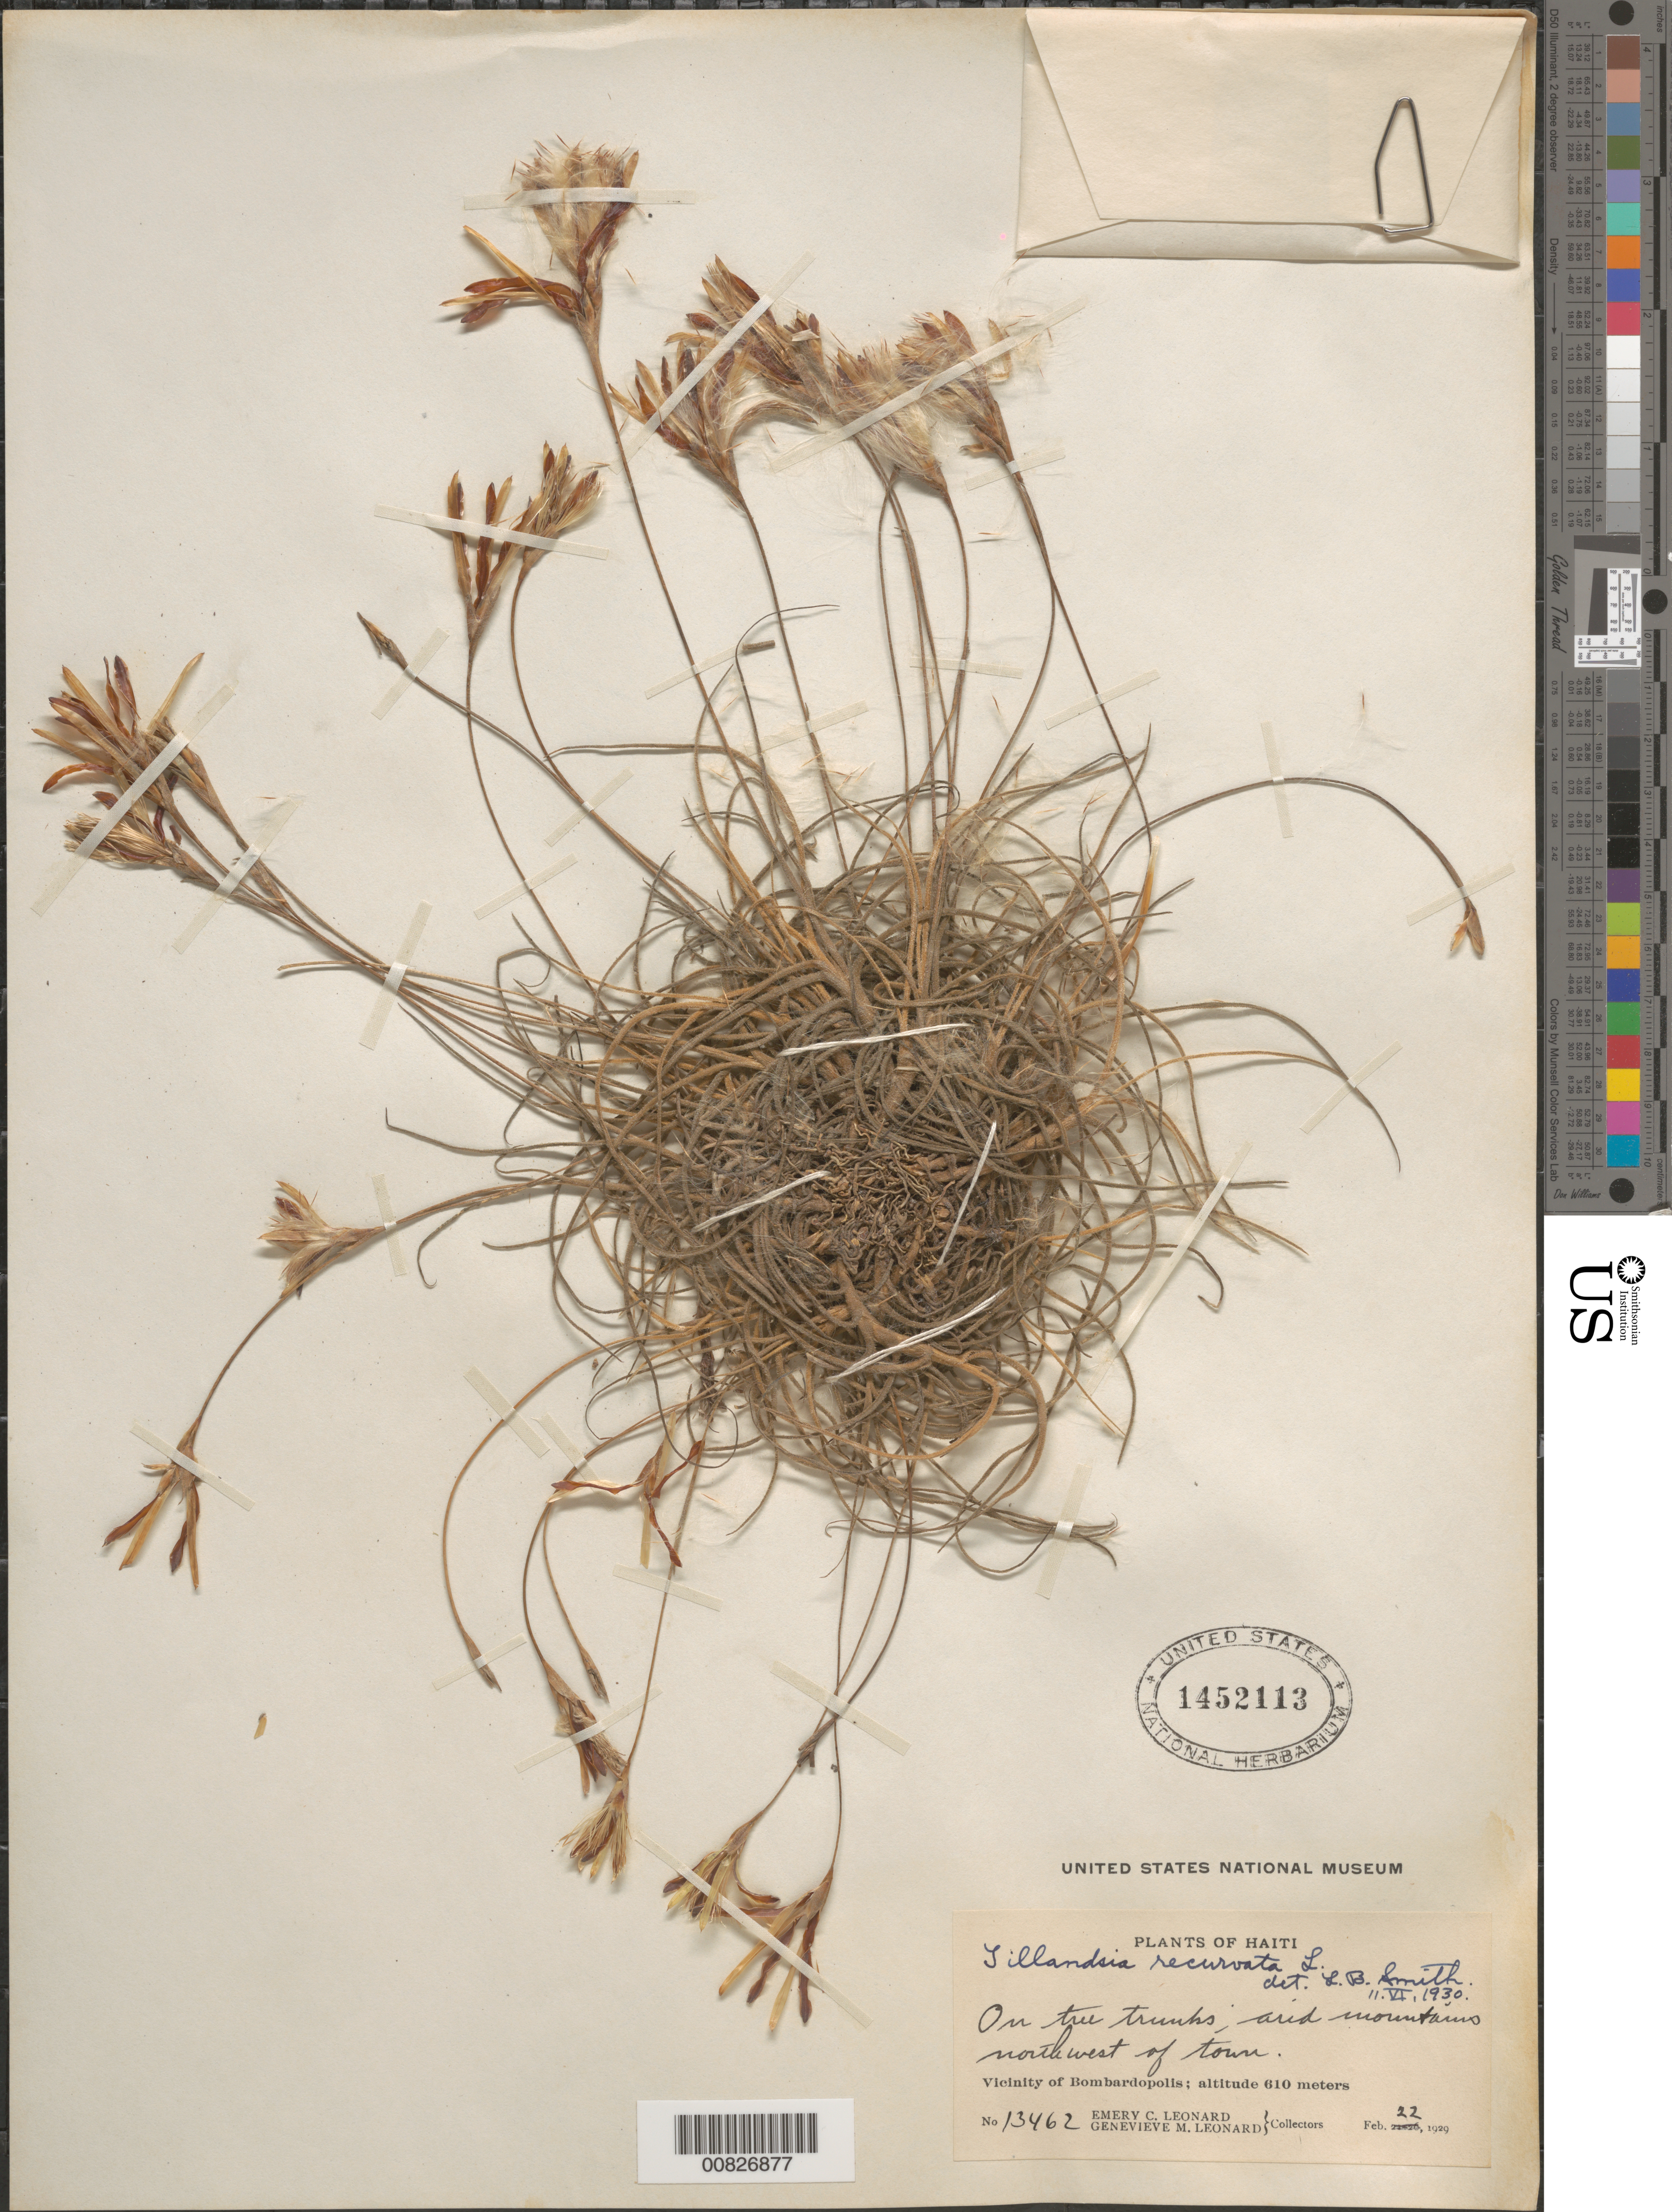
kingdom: Plantae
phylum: Tracheophyta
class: Liliopsida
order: Poales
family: Bromeliaceae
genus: Tillandsia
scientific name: Tillandsia recurvata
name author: L.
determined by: Smith, Lyman B., (US), NMNH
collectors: E. C. Leonard & G. M. Leonard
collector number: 13462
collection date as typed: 22 Feb 1929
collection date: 1929-02-22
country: Haiti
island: Hispaniola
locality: Vicinity of Bombardopolis. Arid mountains northwest of town.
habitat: On tree trunks. Arid mountains.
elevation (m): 610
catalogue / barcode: US 1452113